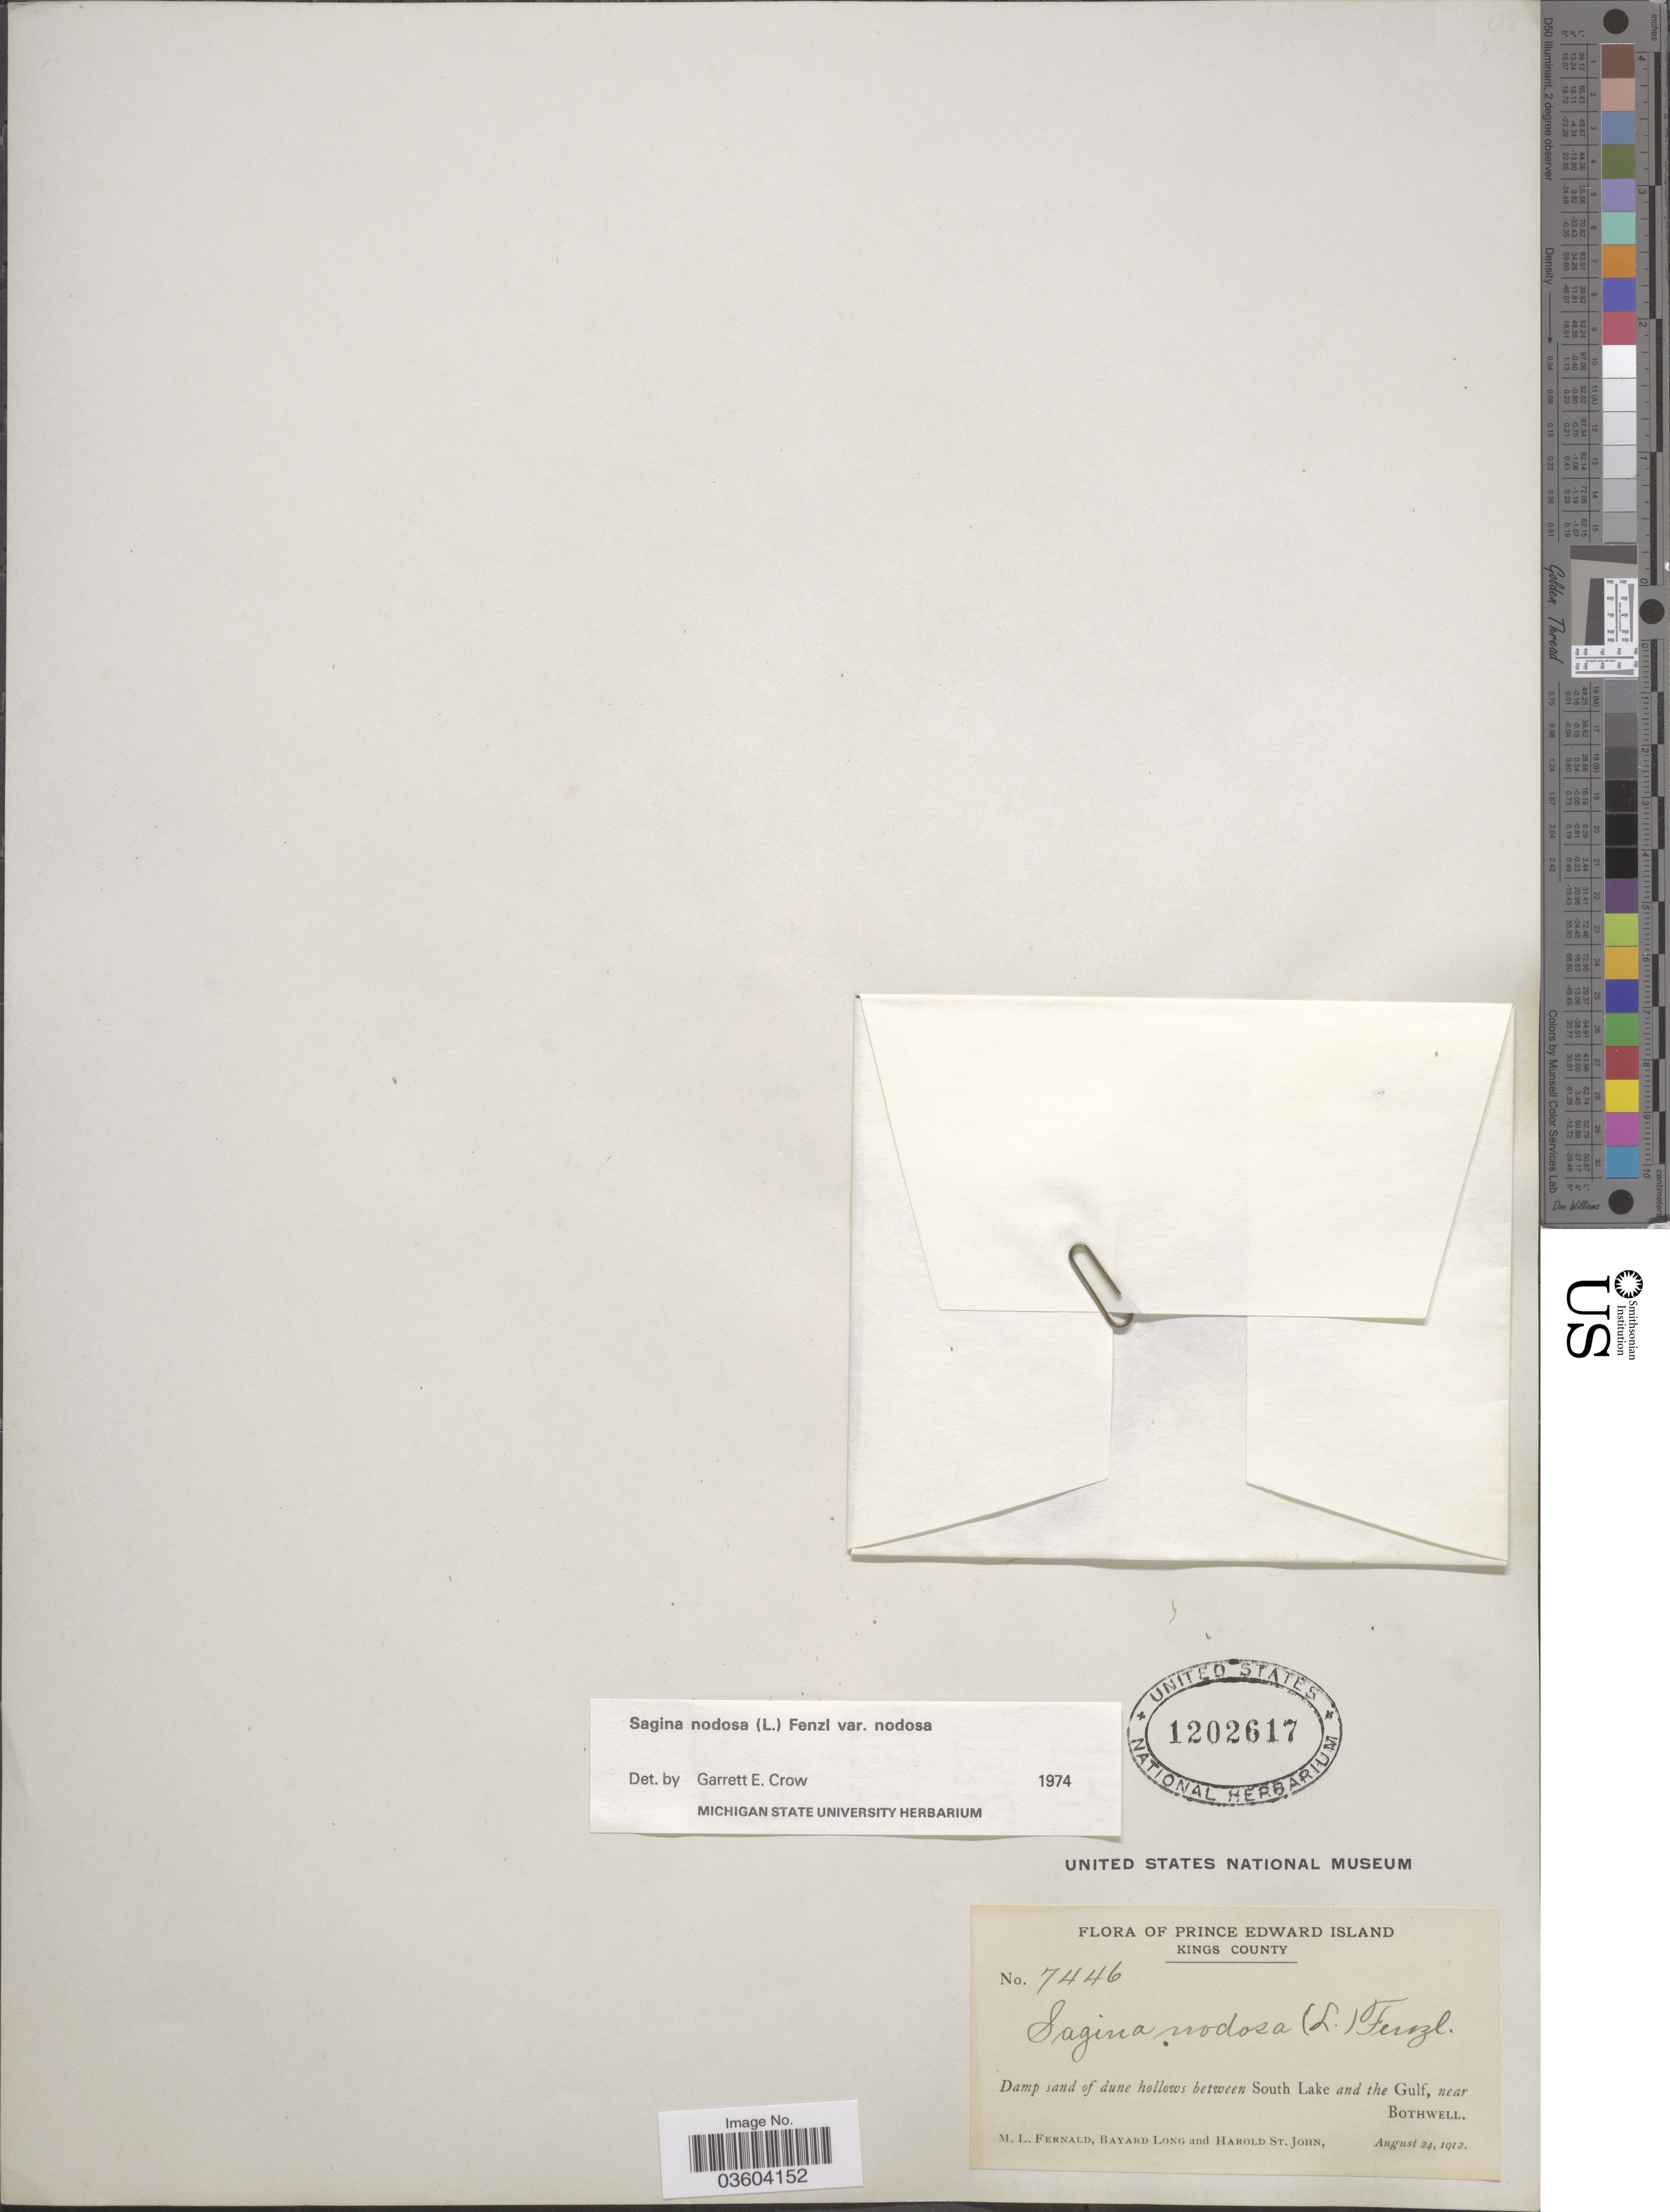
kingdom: Plantae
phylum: Tracheophyta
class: Magnoliopsida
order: Caryophyllales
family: Caryophyllaceae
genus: Sagina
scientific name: Sagina nodosa var. nodosa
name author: (L.) Fenzl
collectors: M. L. Fernald, B. Long & H. St. John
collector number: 7446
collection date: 1912-08-24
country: Canada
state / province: Prince Edward Island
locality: Kings County. Damp sand of dune hollows between South Lake and the Gulf, near Bothwell.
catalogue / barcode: US 1202617